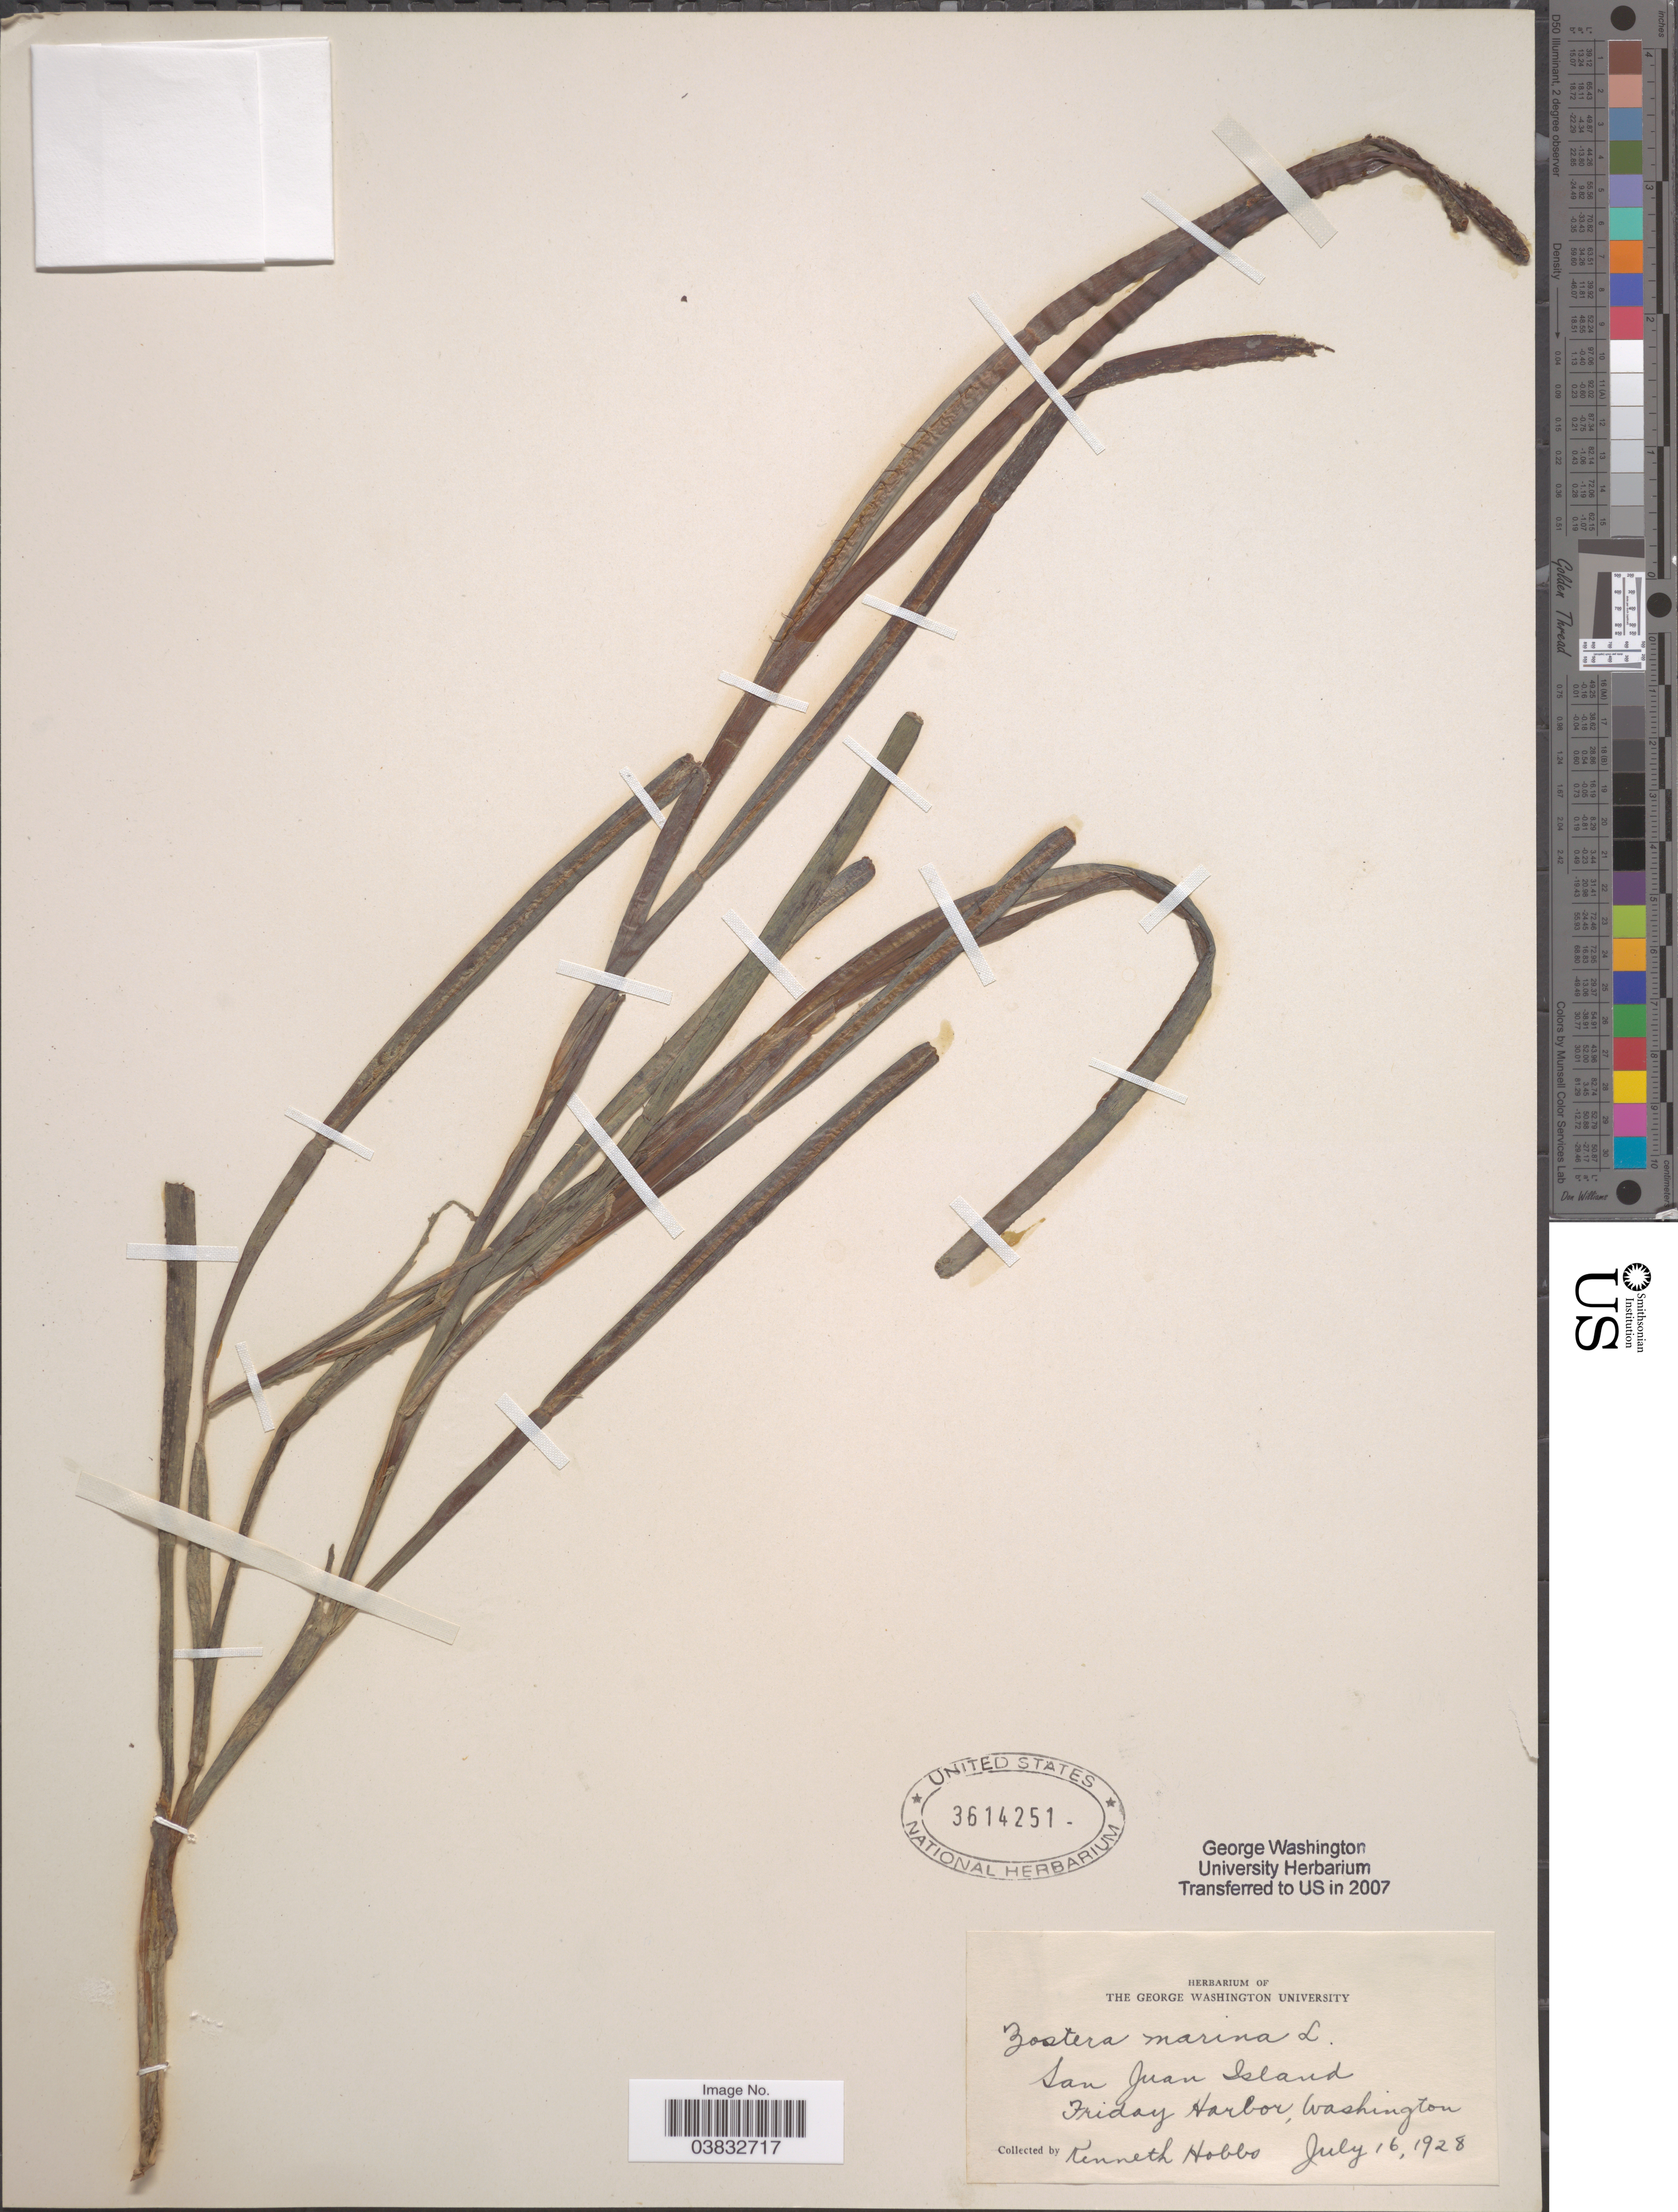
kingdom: Plantae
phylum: Tracheophyta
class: Liliopsida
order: Alismatales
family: Zosteraceae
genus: Zostera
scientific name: Zostera marina var. marina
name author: L.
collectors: K. Hobbs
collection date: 1928-07-16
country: United States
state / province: Washington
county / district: San Juan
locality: San Juan Island. Friday Harbor.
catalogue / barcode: US 3614251